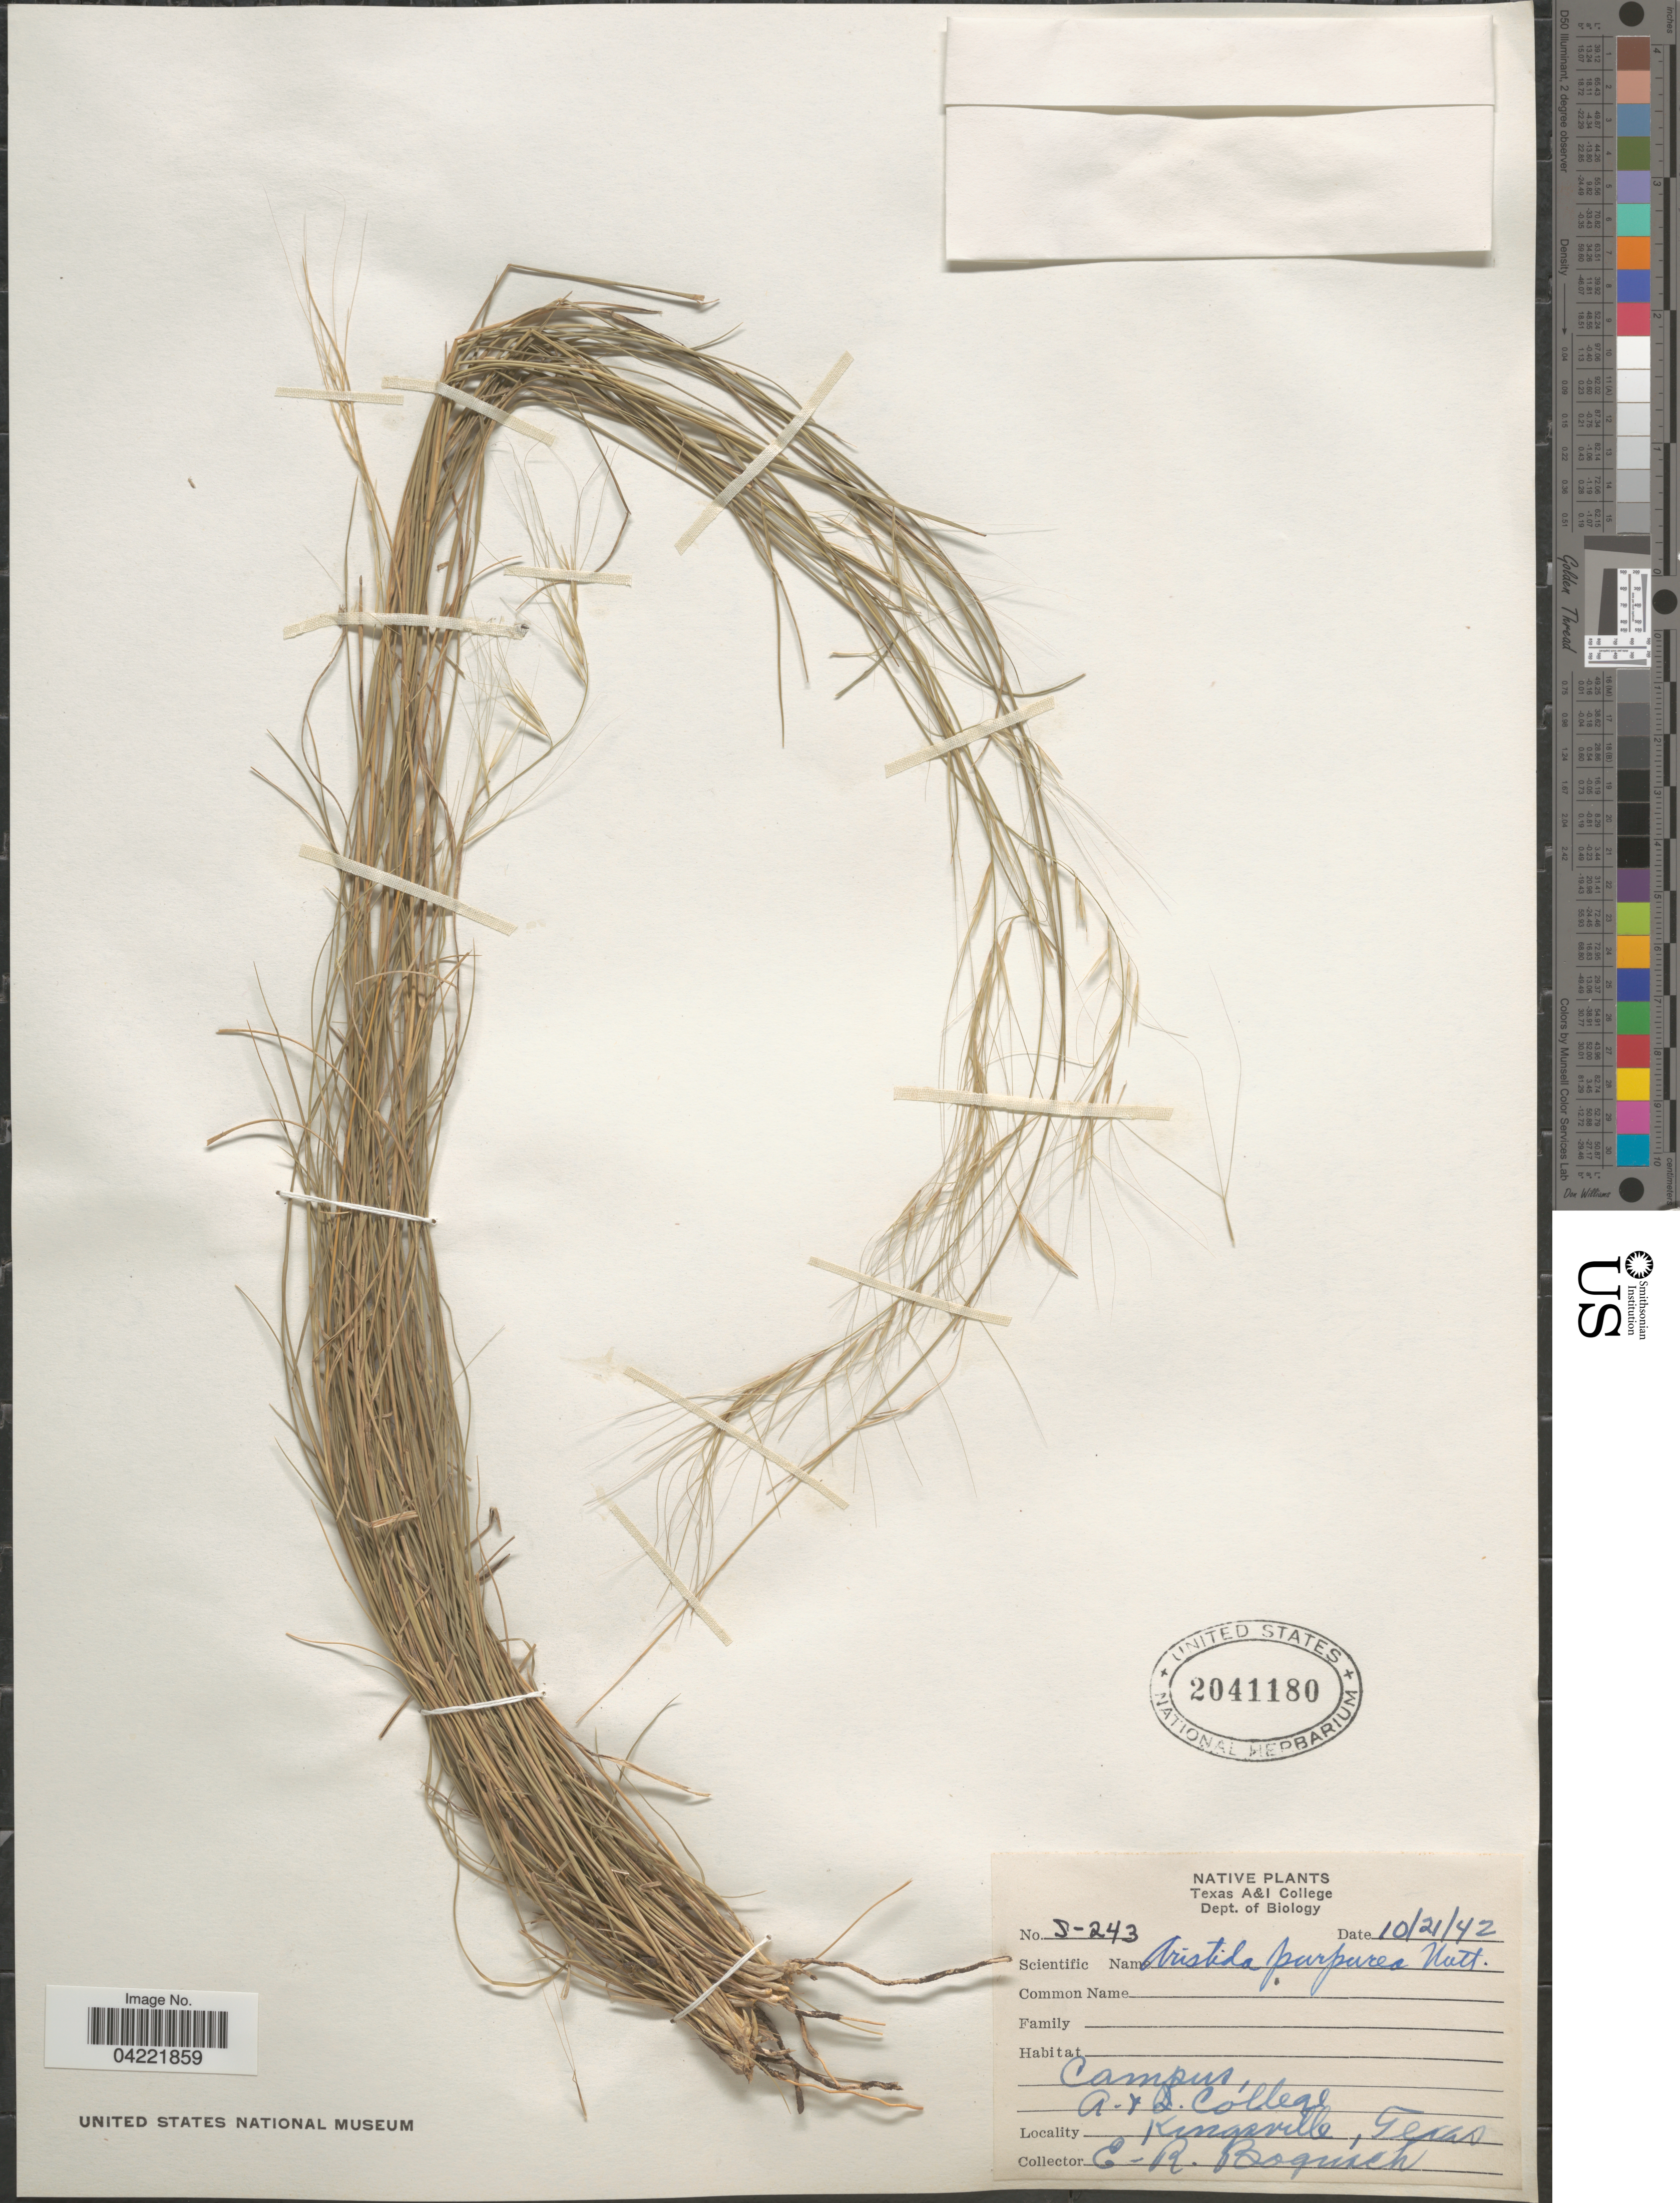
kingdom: Plantae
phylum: Tracheophyta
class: Liliopsida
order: Poales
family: Poaceae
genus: Aristida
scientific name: Aristida purpurea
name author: Nutt.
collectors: E. Bogusch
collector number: S-243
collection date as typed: Transcribed d/m/y: 21/10/42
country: United States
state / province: Texas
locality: Campus, A.& I. College. Kingsville.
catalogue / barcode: US 2041180